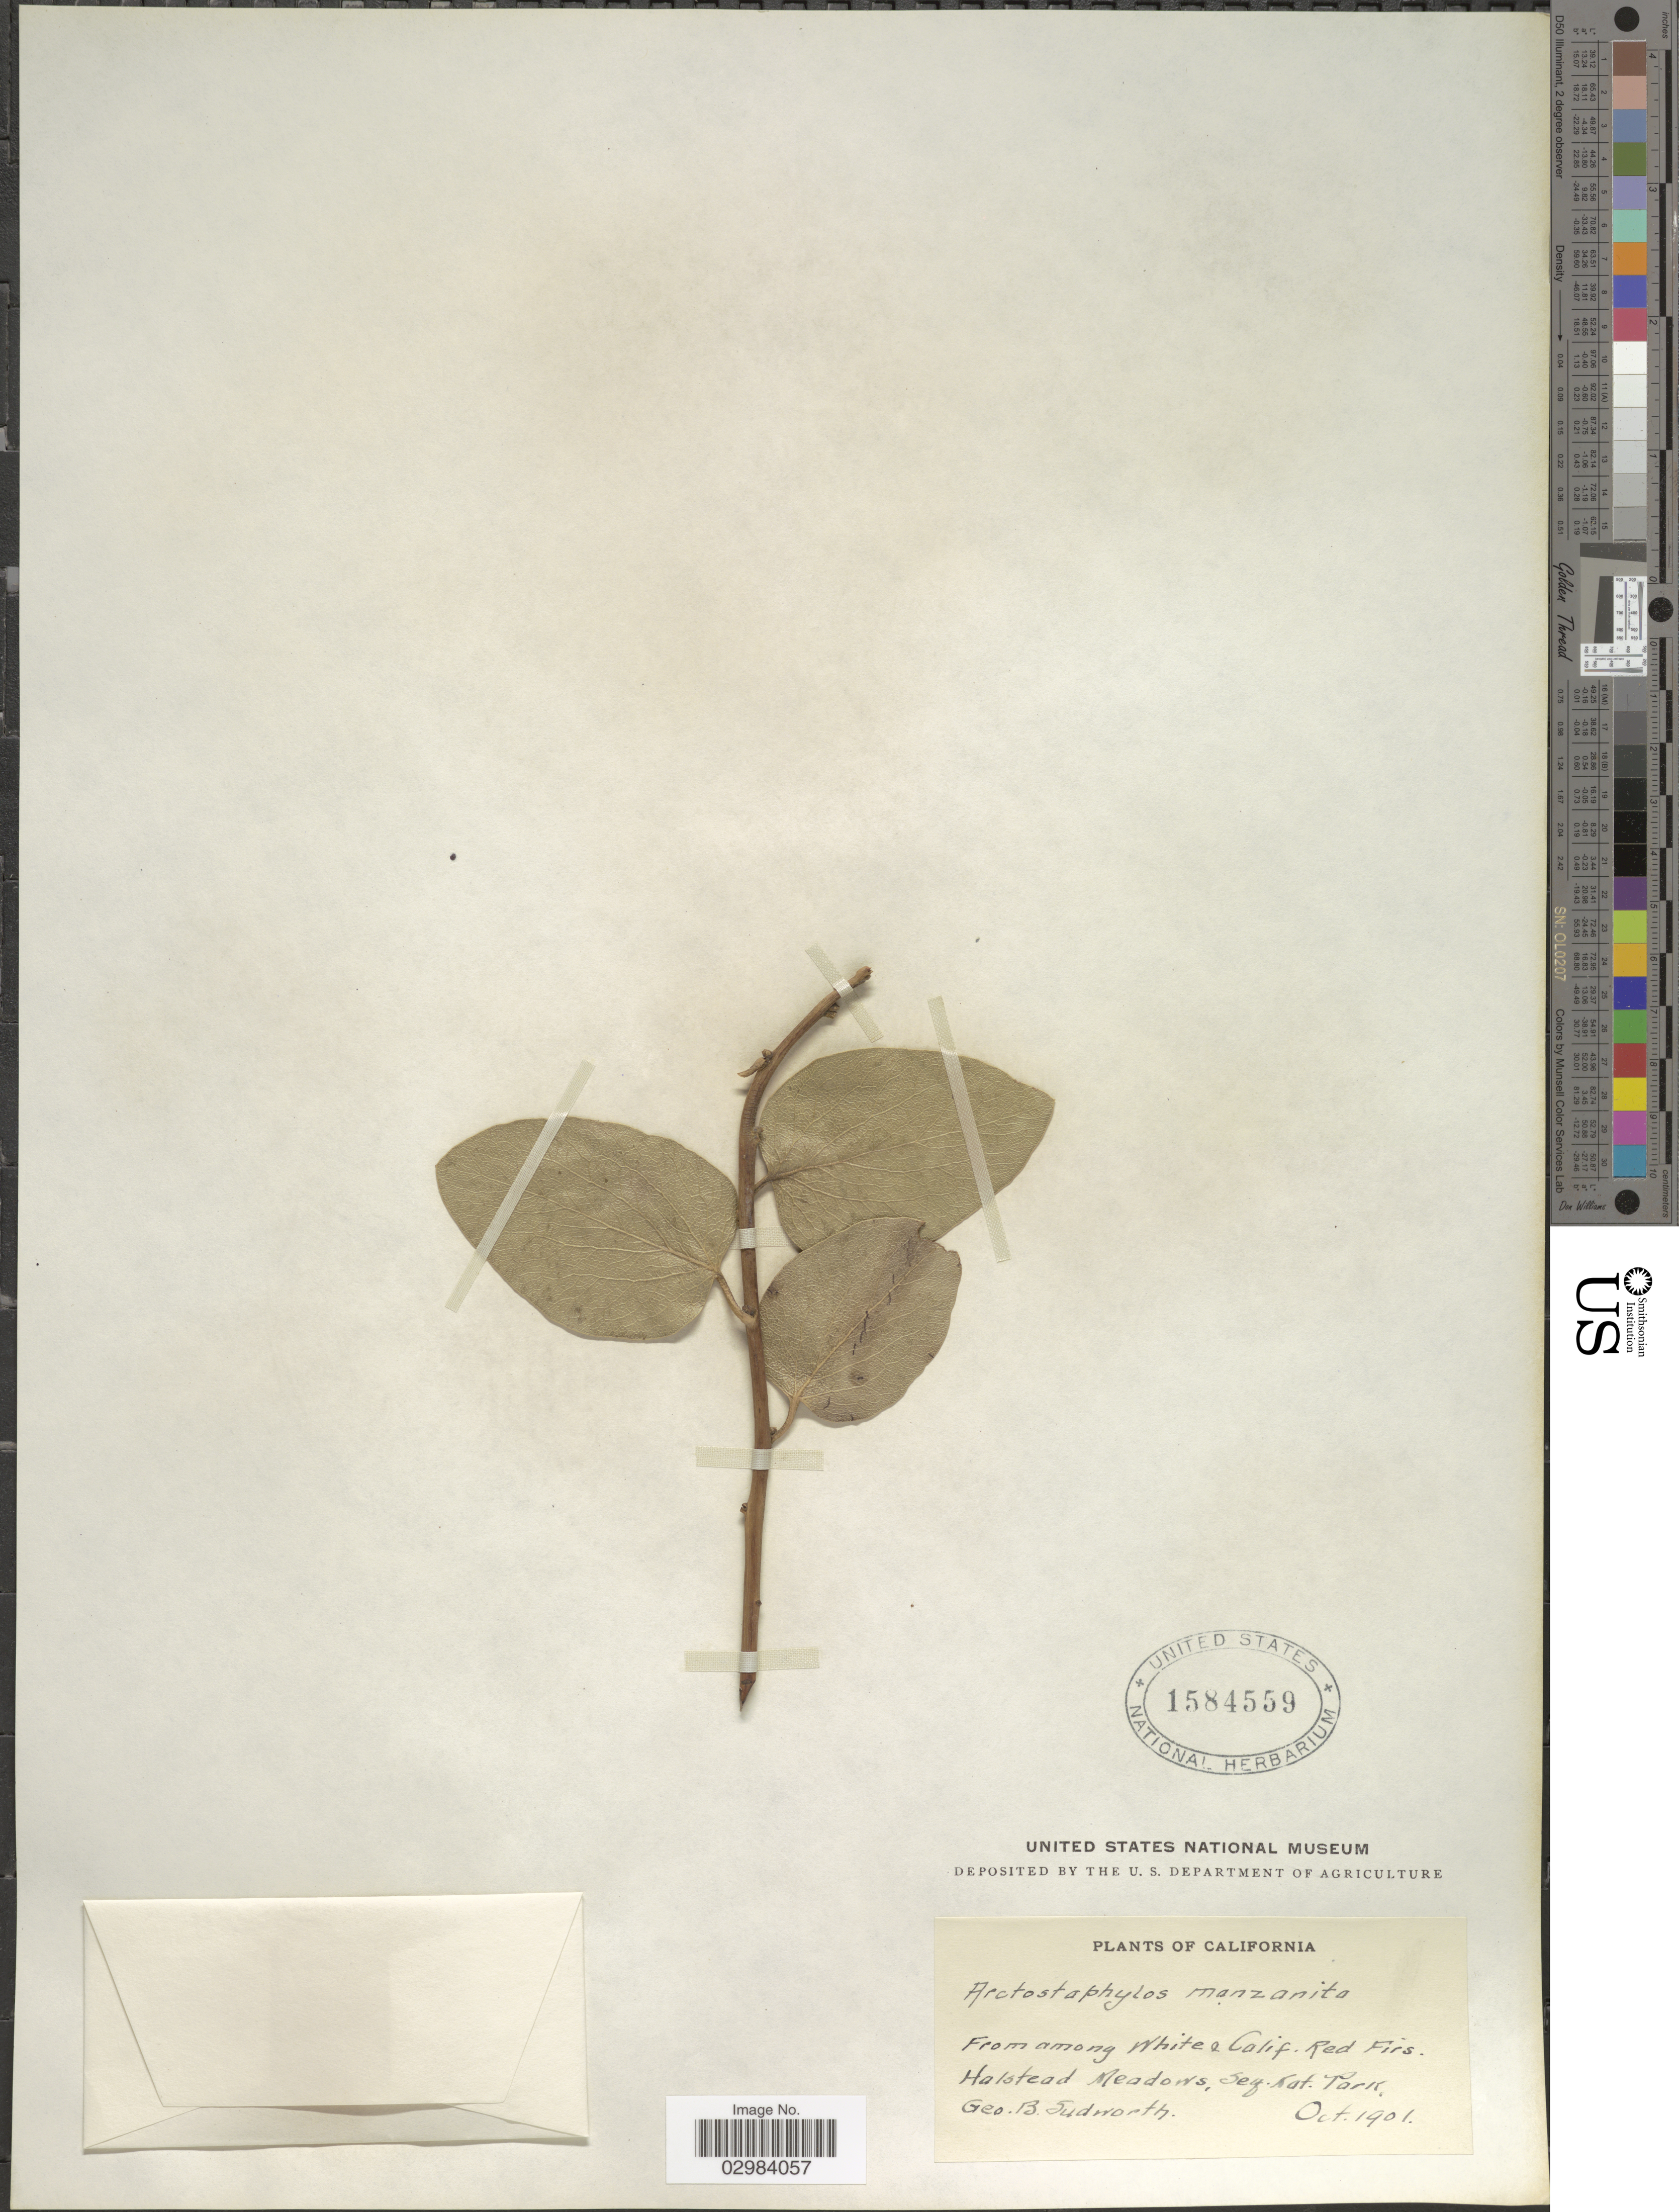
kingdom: Plantae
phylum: Tracheophyta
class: Magnoliopsida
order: Ericales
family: Ericaceae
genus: Arctostaphylos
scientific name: Arctostaphylos manzanita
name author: Parry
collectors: G. B. Sudworth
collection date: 1901-10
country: United States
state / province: California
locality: Halstead Meadows, Seg. Nat. Park.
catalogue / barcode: US 1584559